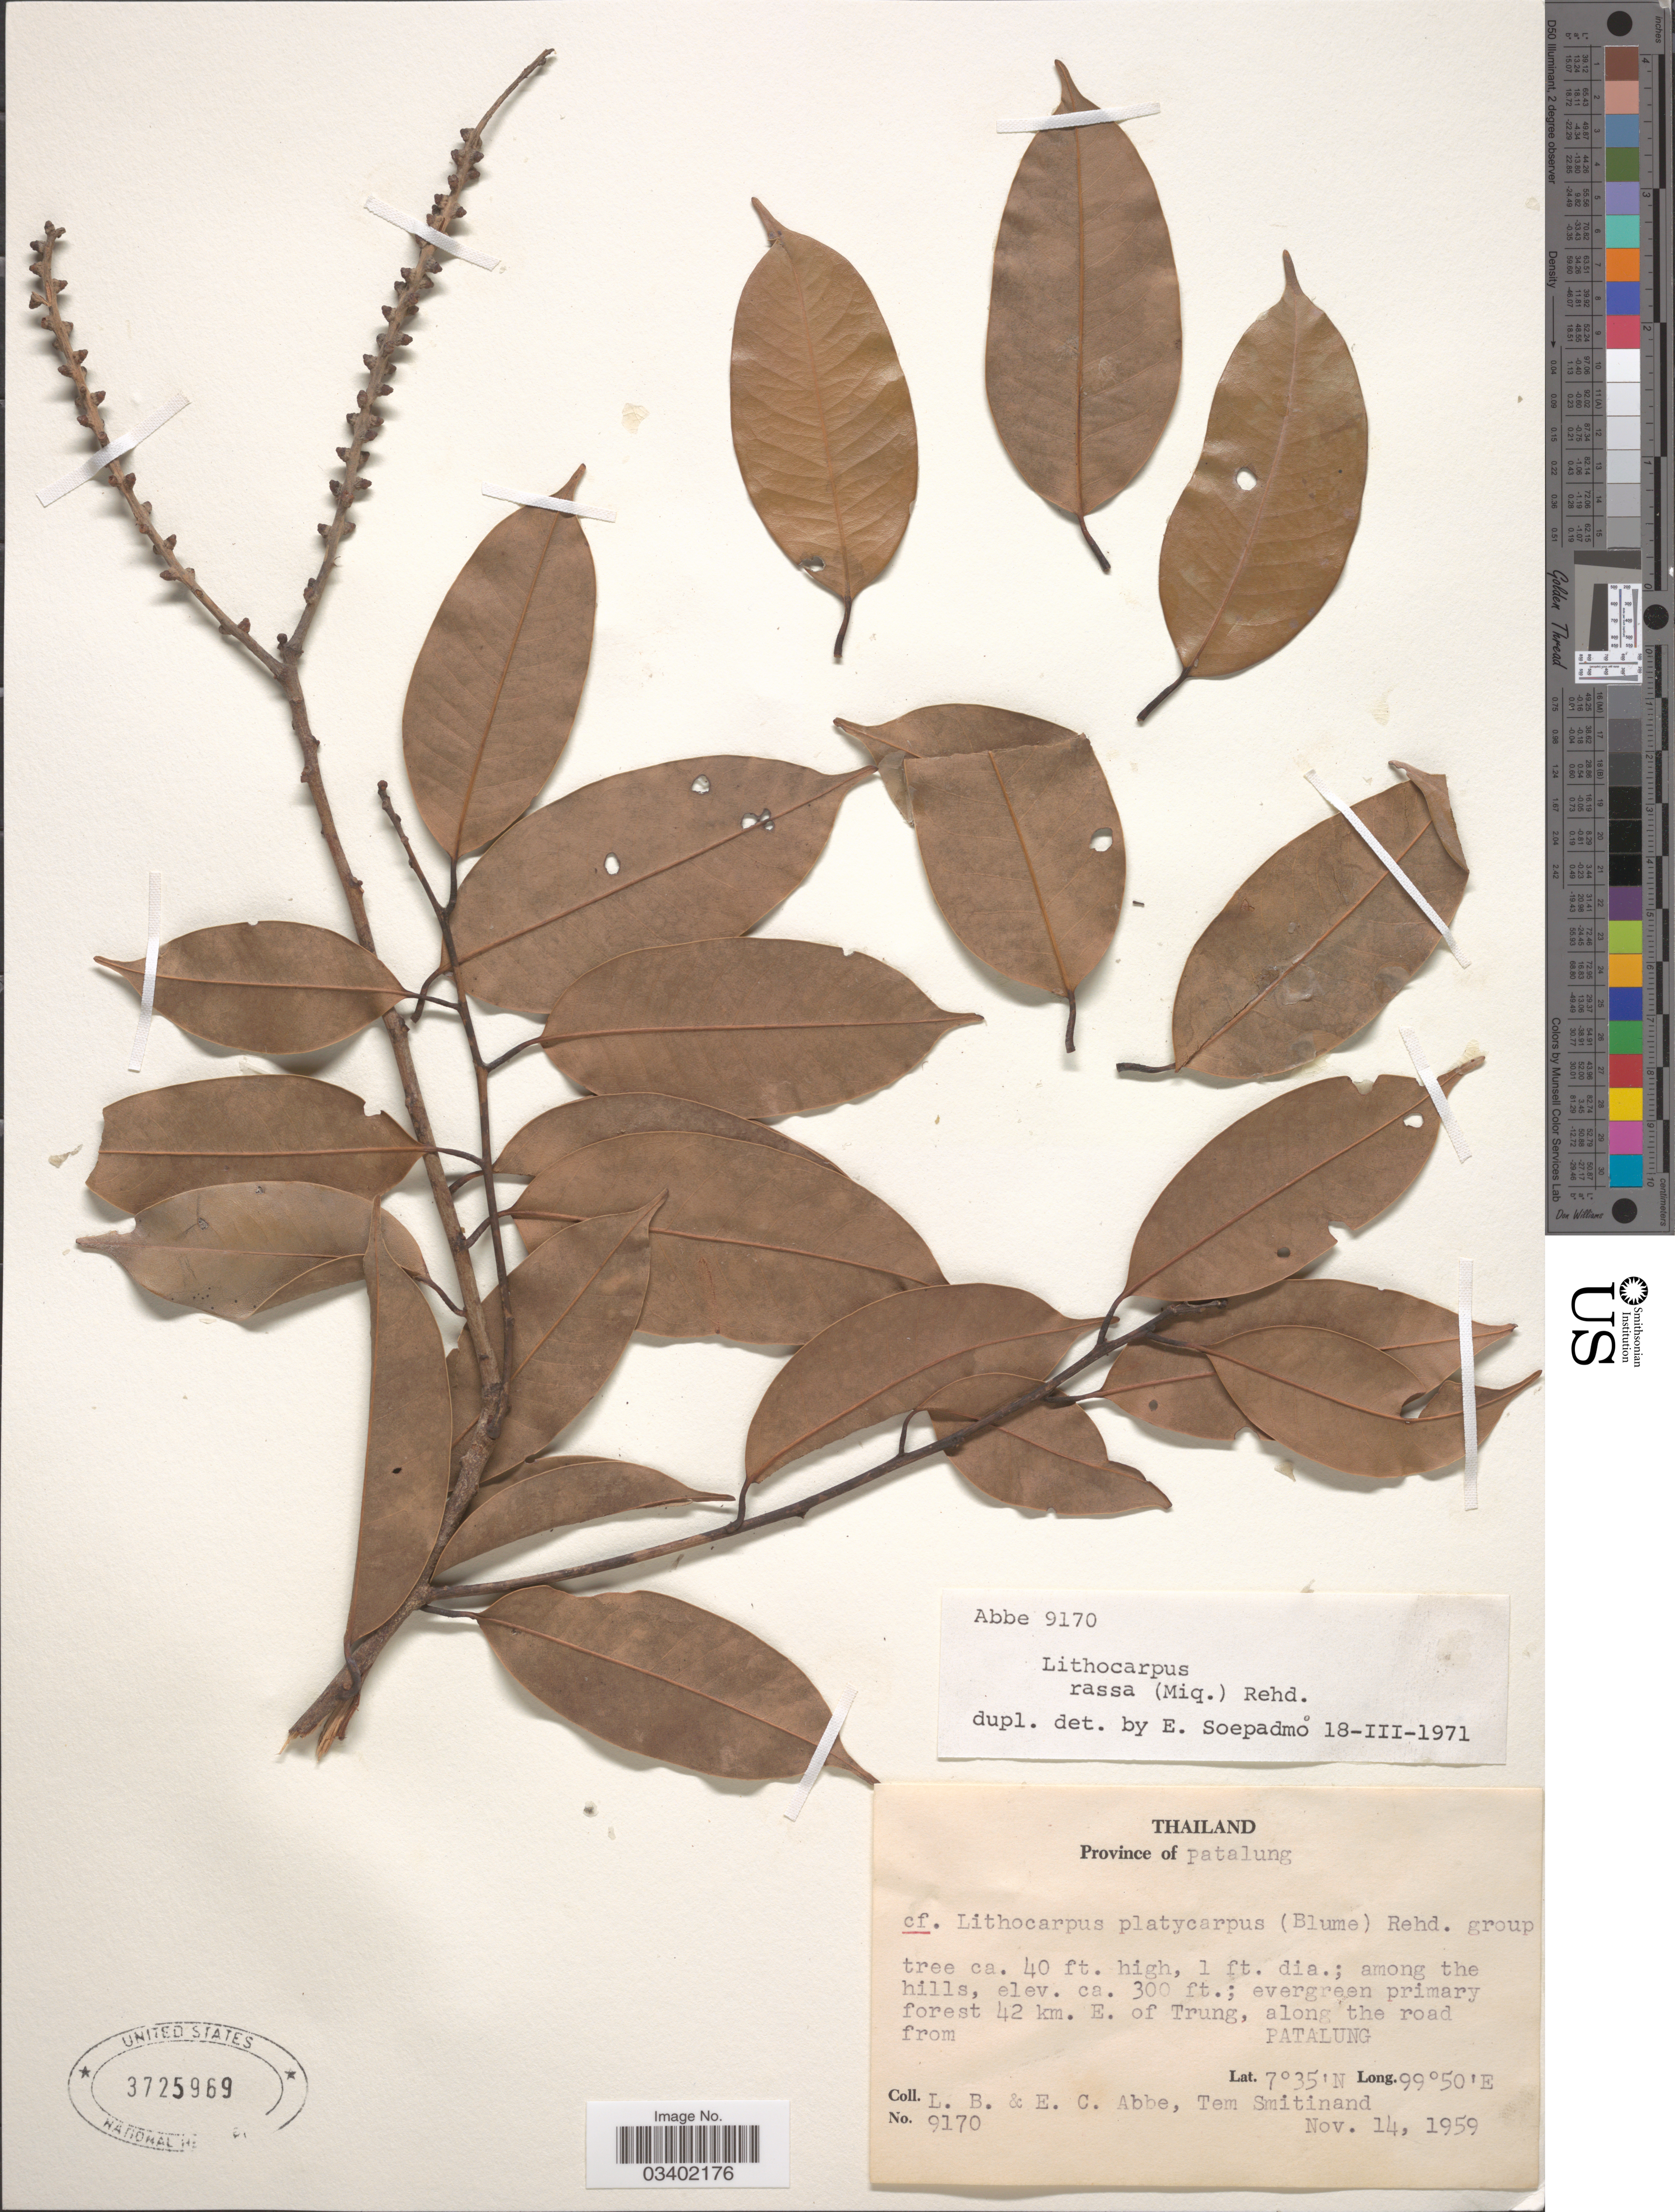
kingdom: Plantae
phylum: Tracheophyta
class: Magnoliopsida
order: Fagales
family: Fagaceae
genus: Lithocarpus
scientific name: Lithocarpus rassa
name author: (Miq.) Rehder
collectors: L. B. Abbe, E. C. Abbe & T. Smitinand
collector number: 9170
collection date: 1959-11-14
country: Thailand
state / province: Phattalung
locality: Province of Patalung. Evergreen primary forest 42 km. E. of Trung, along the road from Patalung.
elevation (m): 91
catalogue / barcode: US 3725969